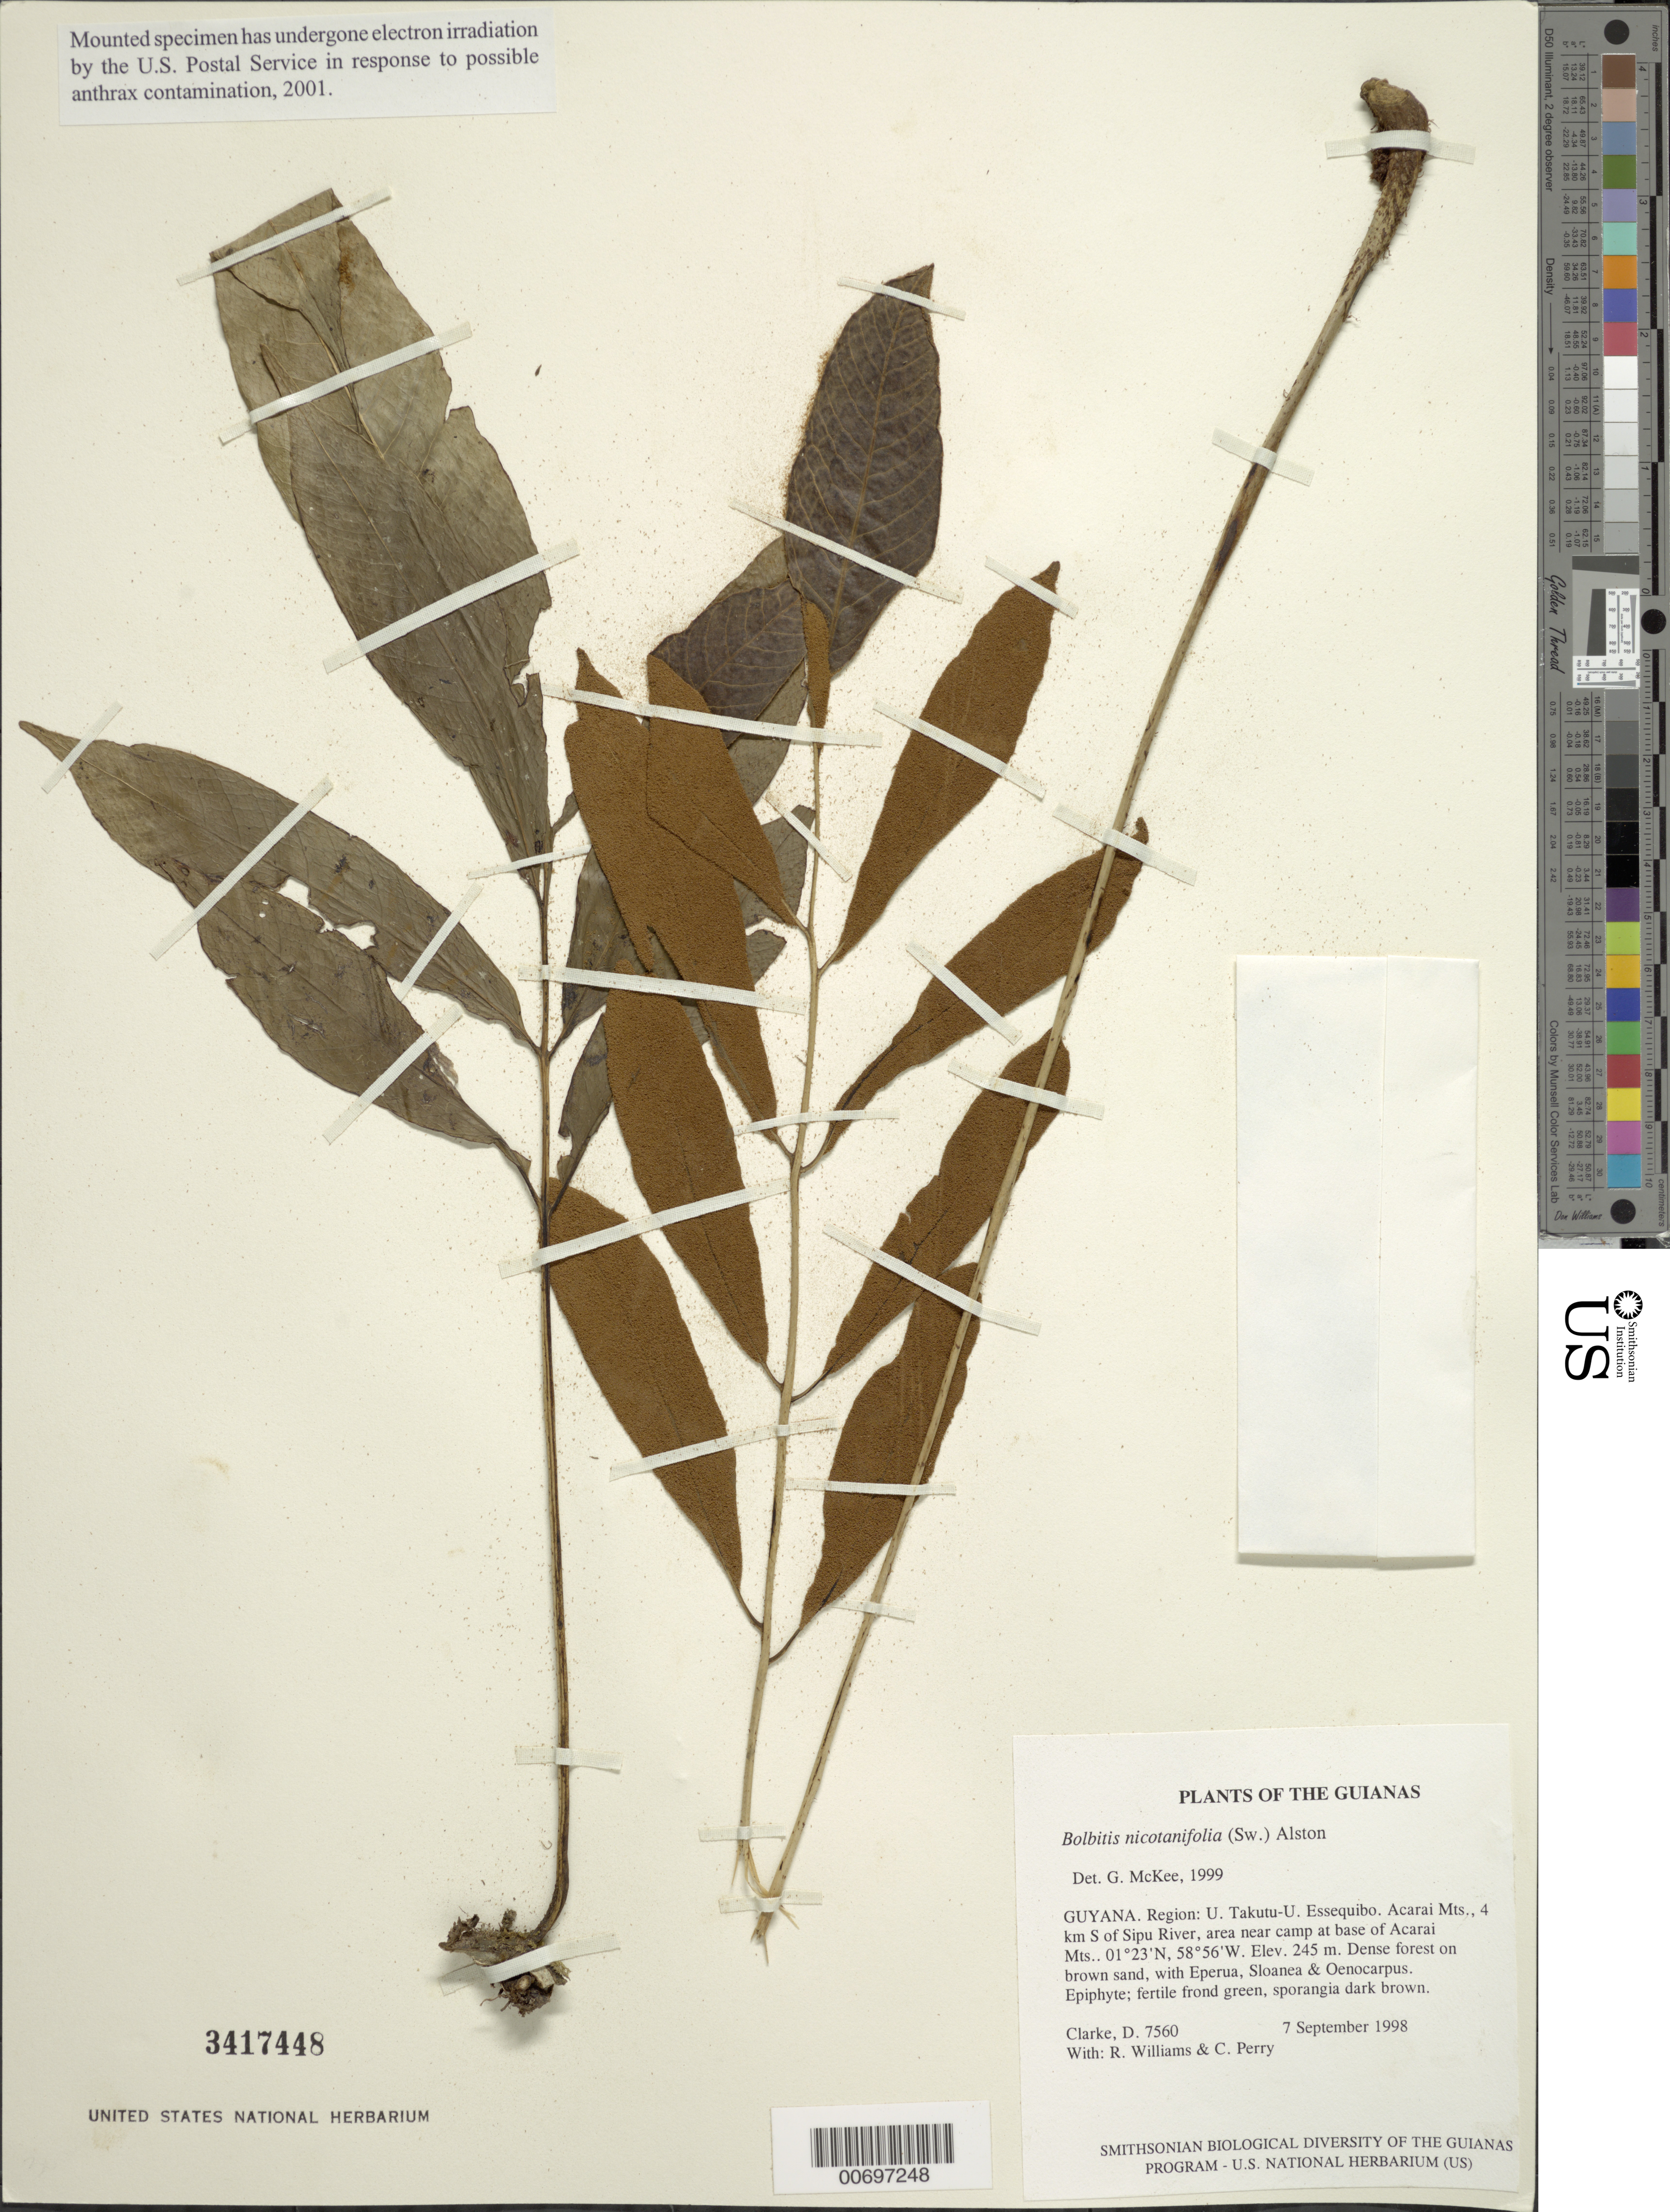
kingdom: Plantae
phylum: Tracheophyta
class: Polypodiopsida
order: Polypodiales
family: Dryopteridaceae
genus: Mickelia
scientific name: Mickelia nicotianifolia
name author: (Sw.) R.C. Moran et al.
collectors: H. D. Clarke, R. Williams & C. Perry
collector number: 7560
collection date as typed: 7 September 1998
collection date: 1998-09-07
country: Guyana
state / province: U. Takutu-U. Essequibo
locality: Acarai Mts., 4 km S of Sipu River, area near camp at base of Acarai Mts.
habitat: Dense forest on brown sand, with Eperua, Sloanea & Oenocarpus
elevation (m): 245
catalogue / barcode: US 3417448